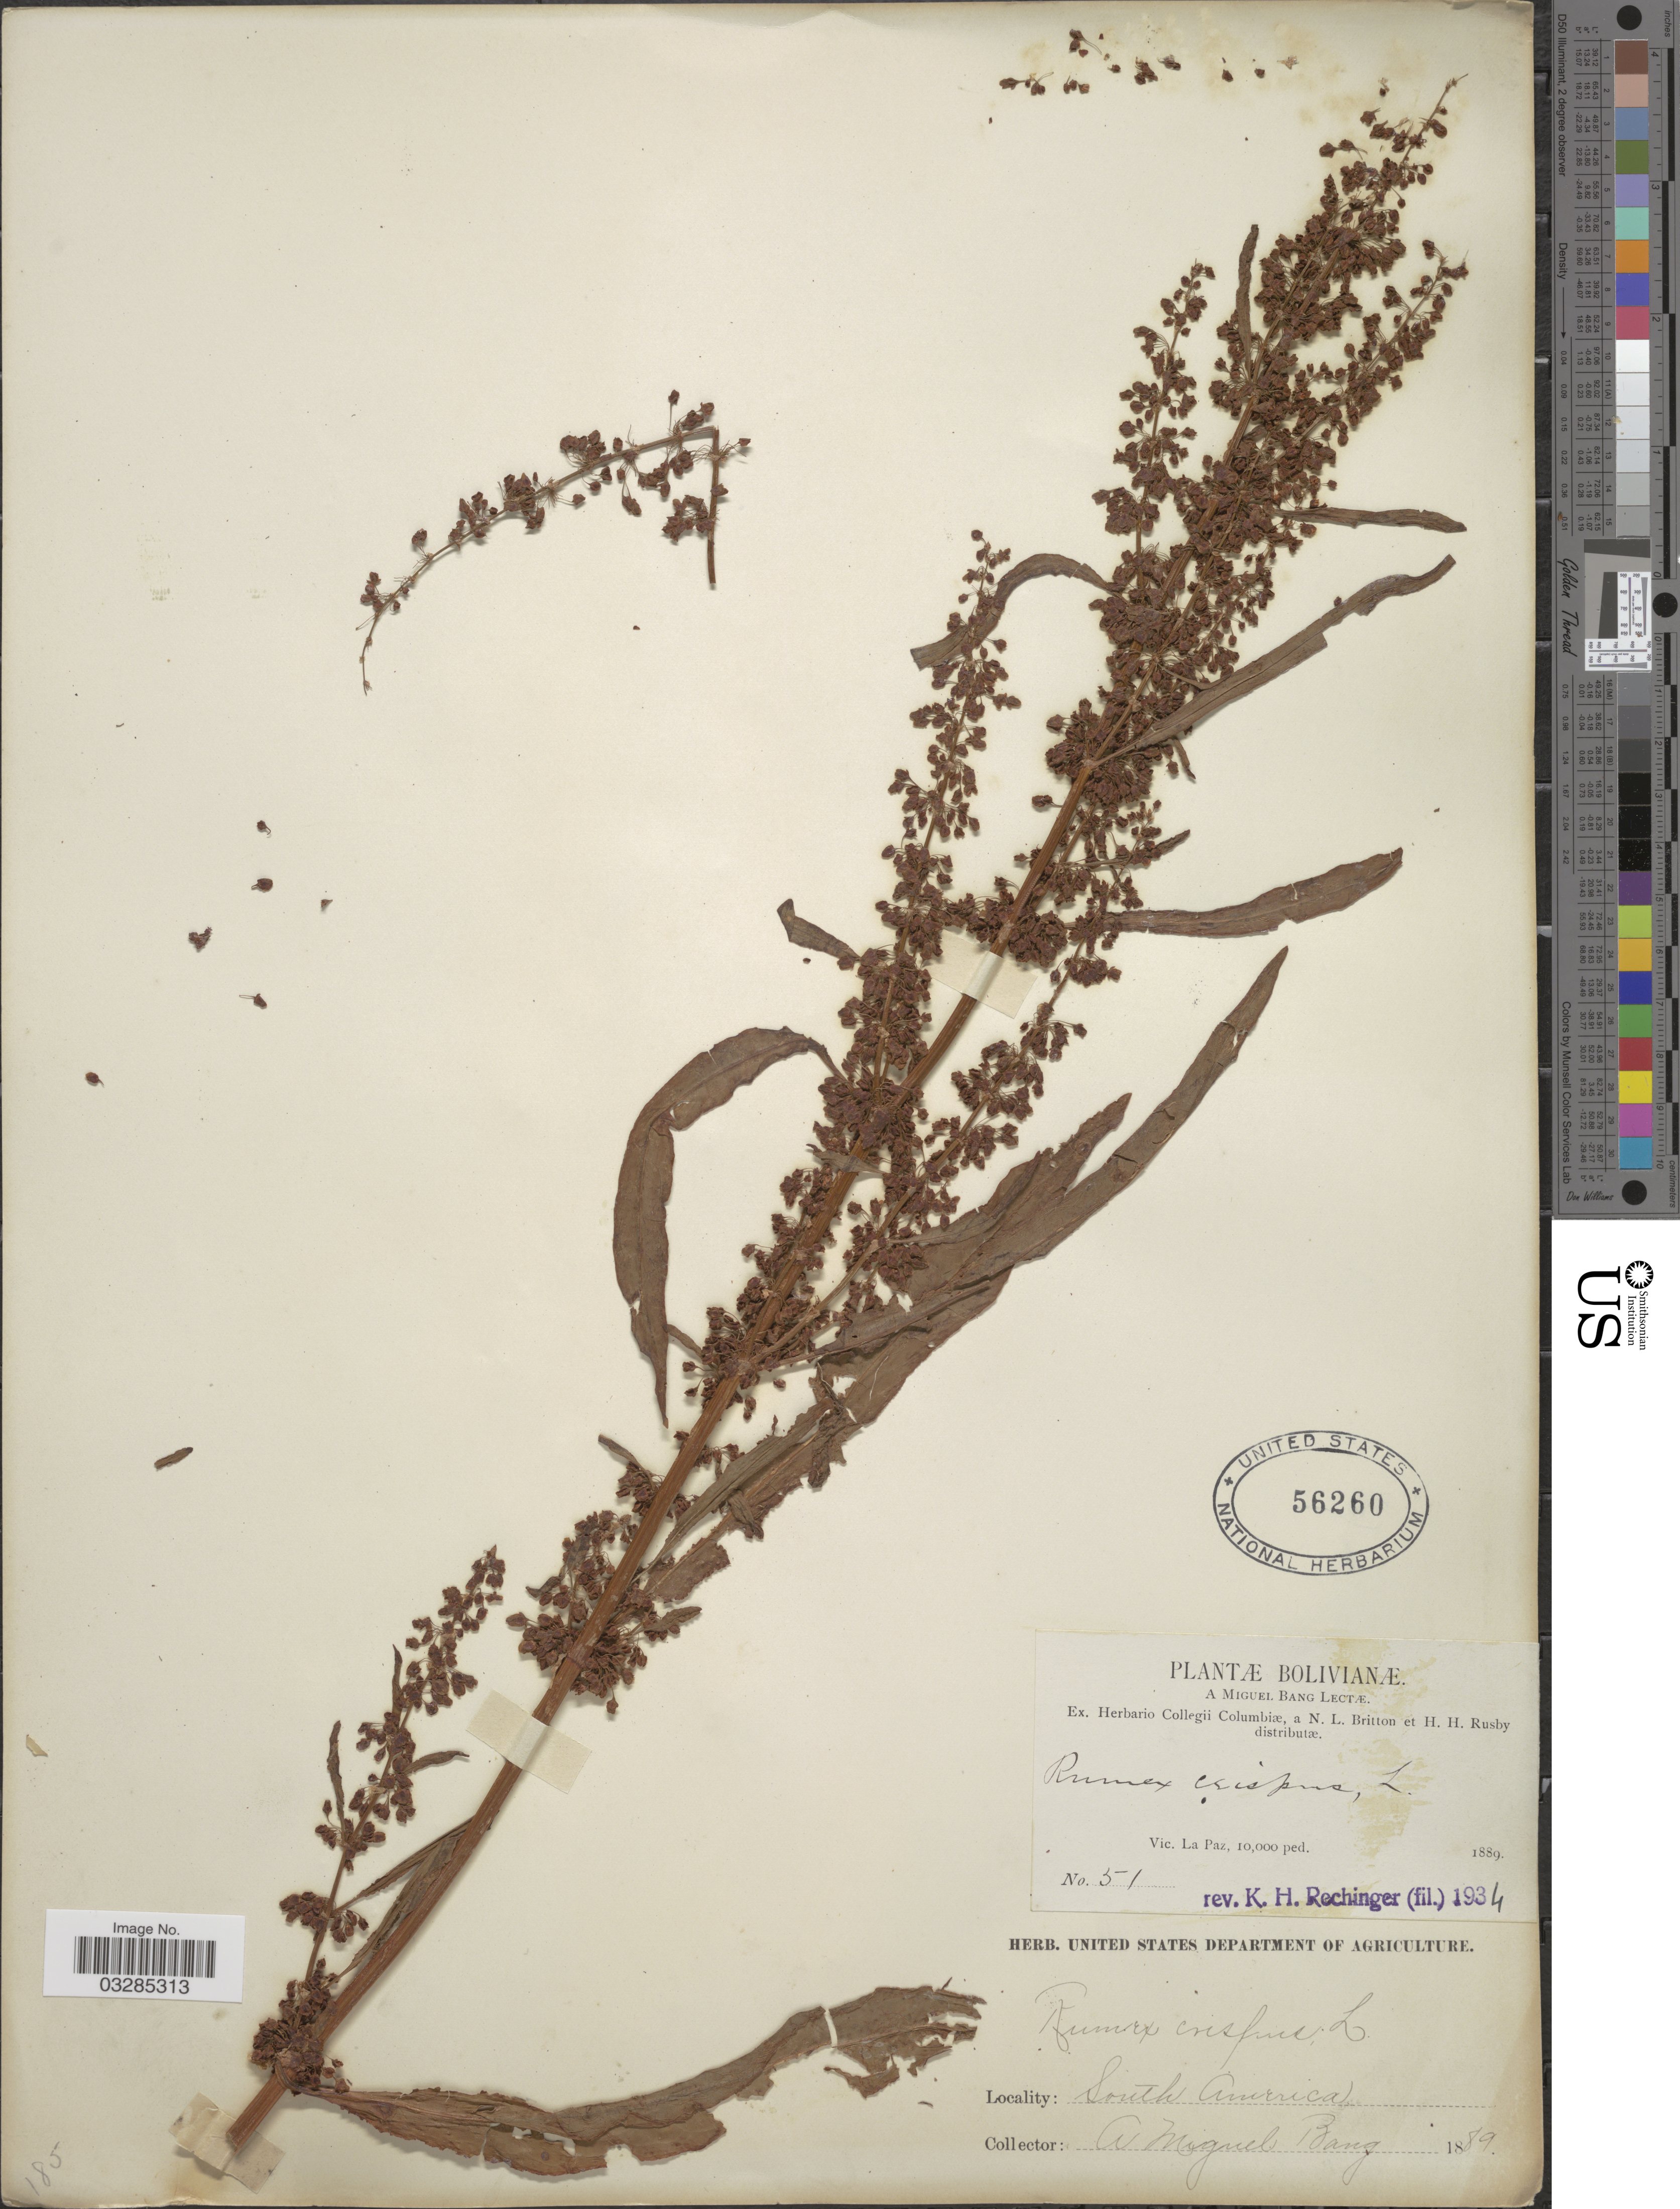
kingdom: Plantae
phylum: Tracheophyta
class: Magnoliopsida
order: Caryophyllales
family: Polygonaceae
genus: Rumex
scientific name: Rumex crispus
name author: L.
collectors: M. Bang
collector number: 51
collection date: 1889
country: Bolivia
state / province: La Paz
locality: Vic. La Paz.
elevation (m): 3048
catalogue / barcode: US 56260